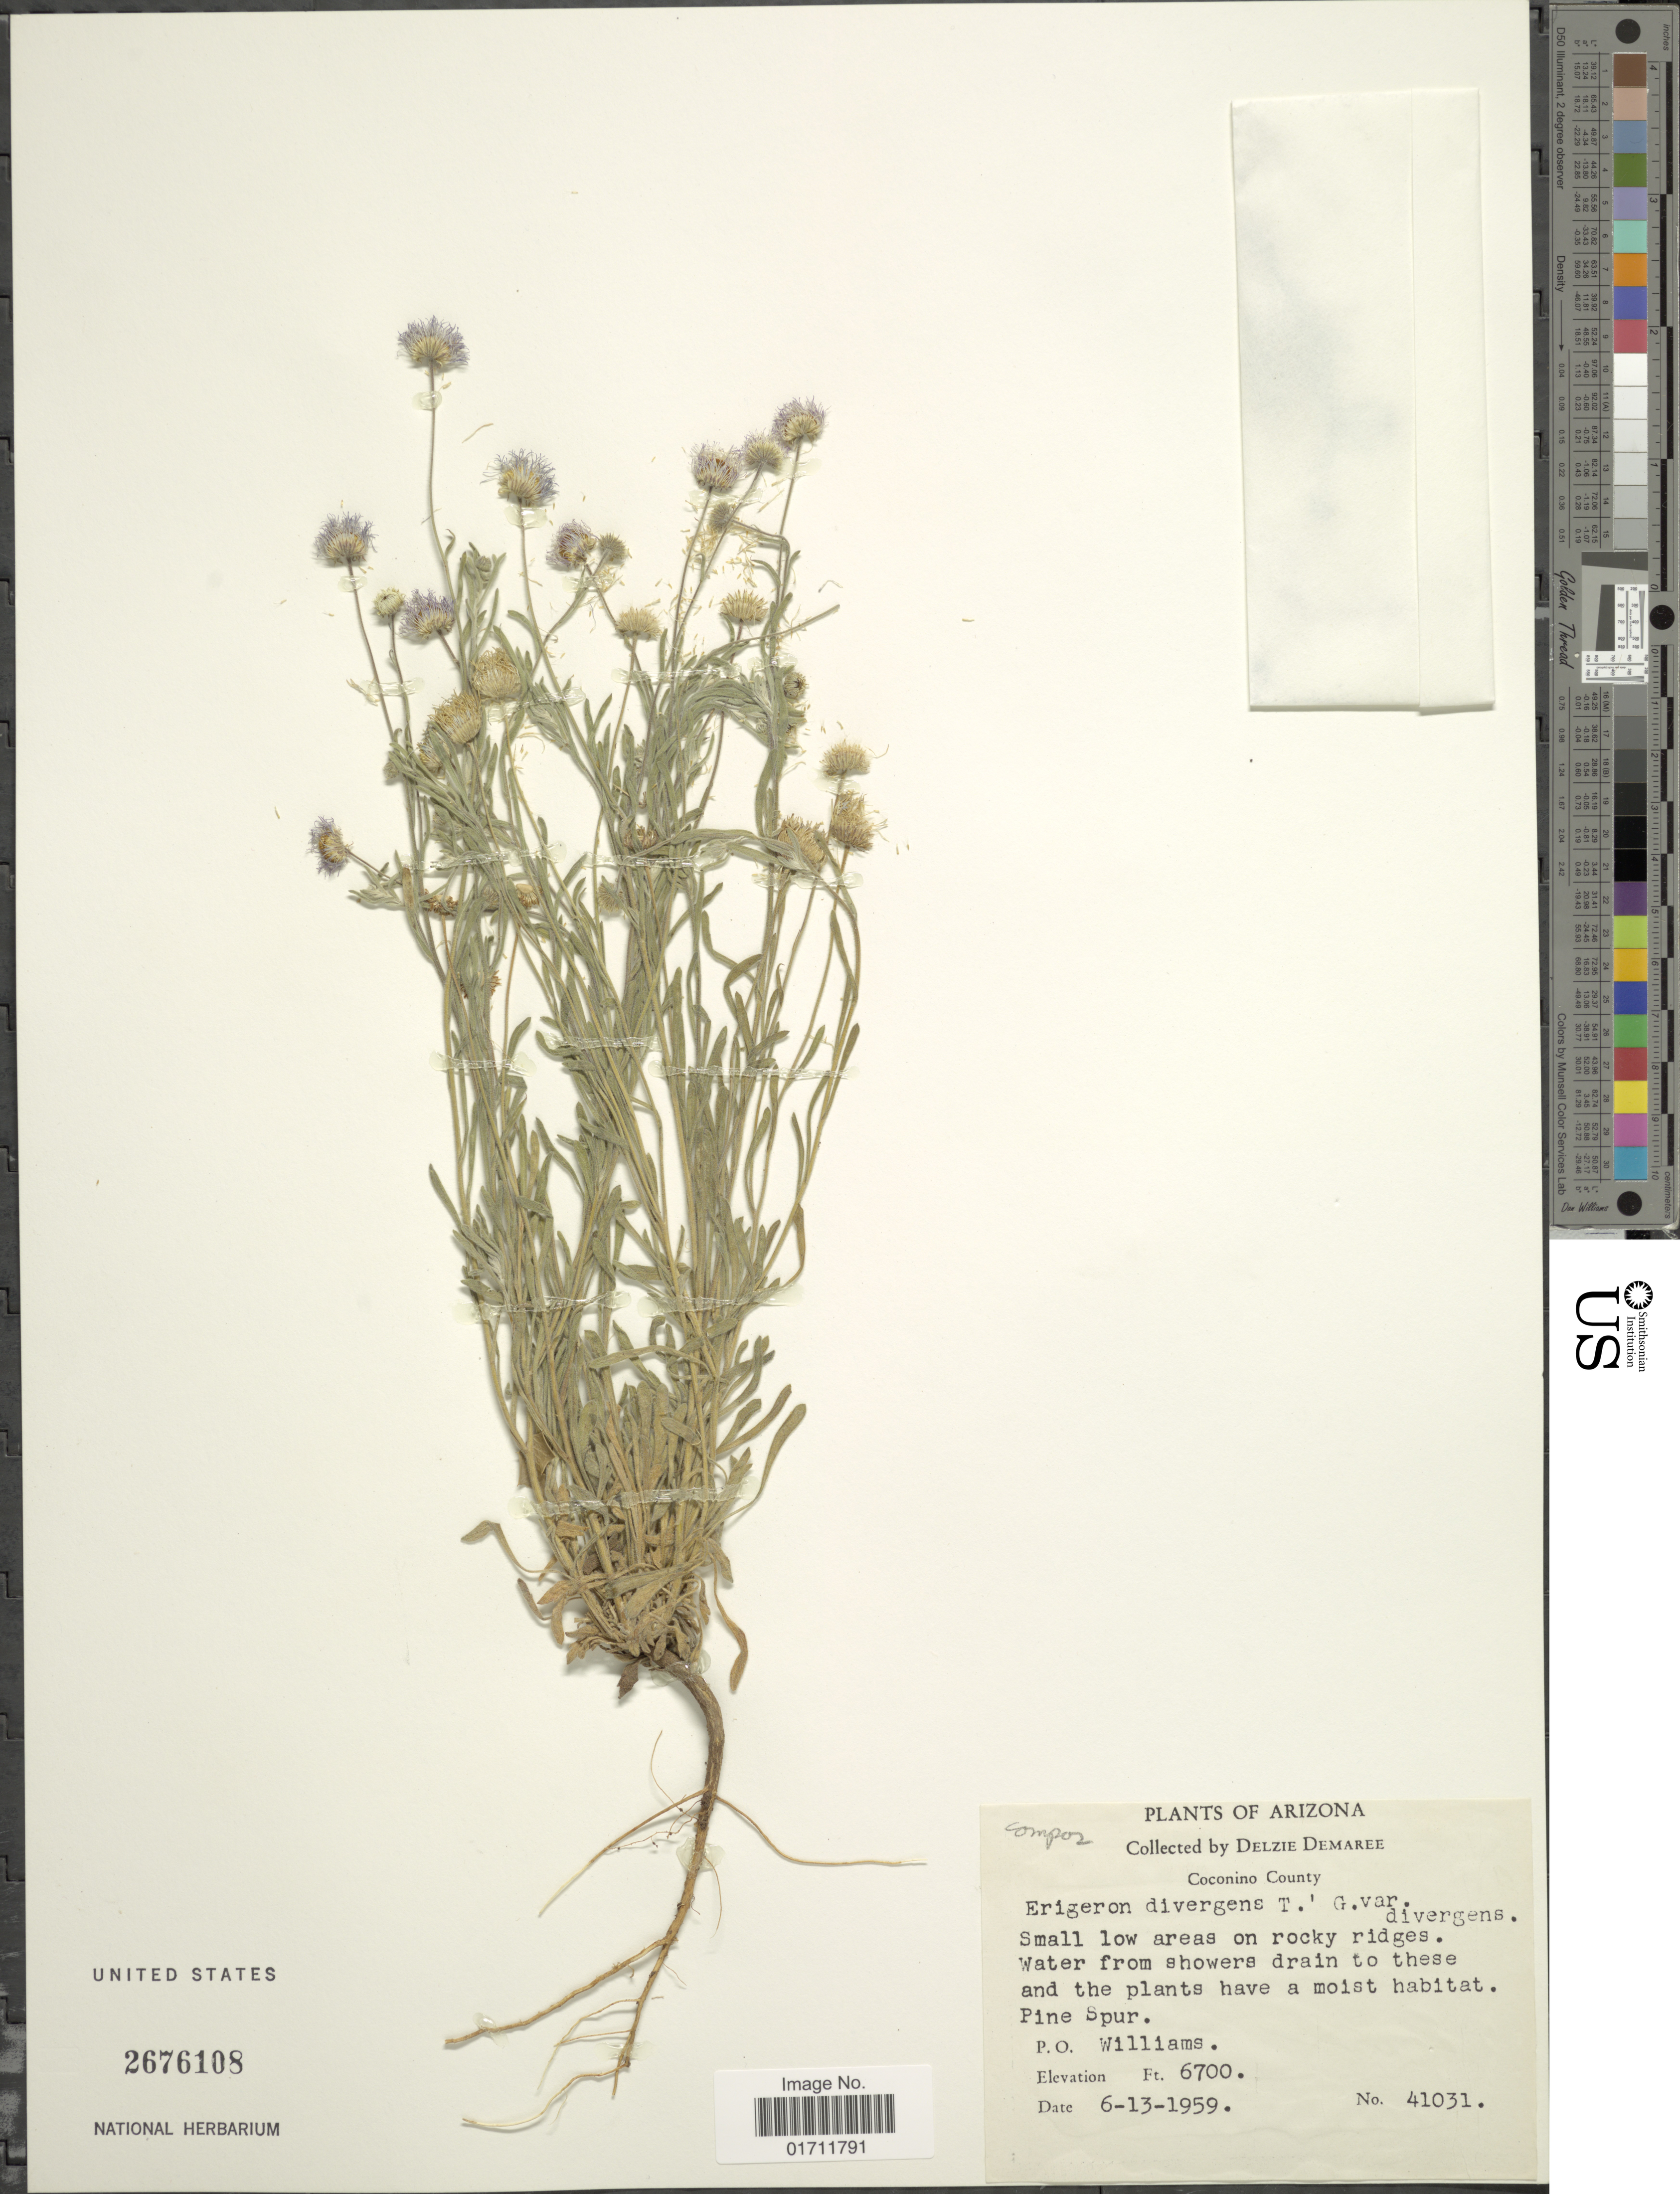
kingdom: Plantae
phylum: Tracheophyta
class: Magnoliopsida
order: Asterales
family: Asteraceae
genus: Erigeron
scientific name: Erigeron divergens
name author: Torr. & A. Gray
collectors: D. Demaree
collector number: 41031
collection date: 1959-06-13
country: United States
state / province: Arizona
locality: Coconino County, Water from showes drain to these and the plants have a moist habitat.Pine Spur, P.O. Williams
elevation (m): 2042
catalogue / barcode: US 2676108